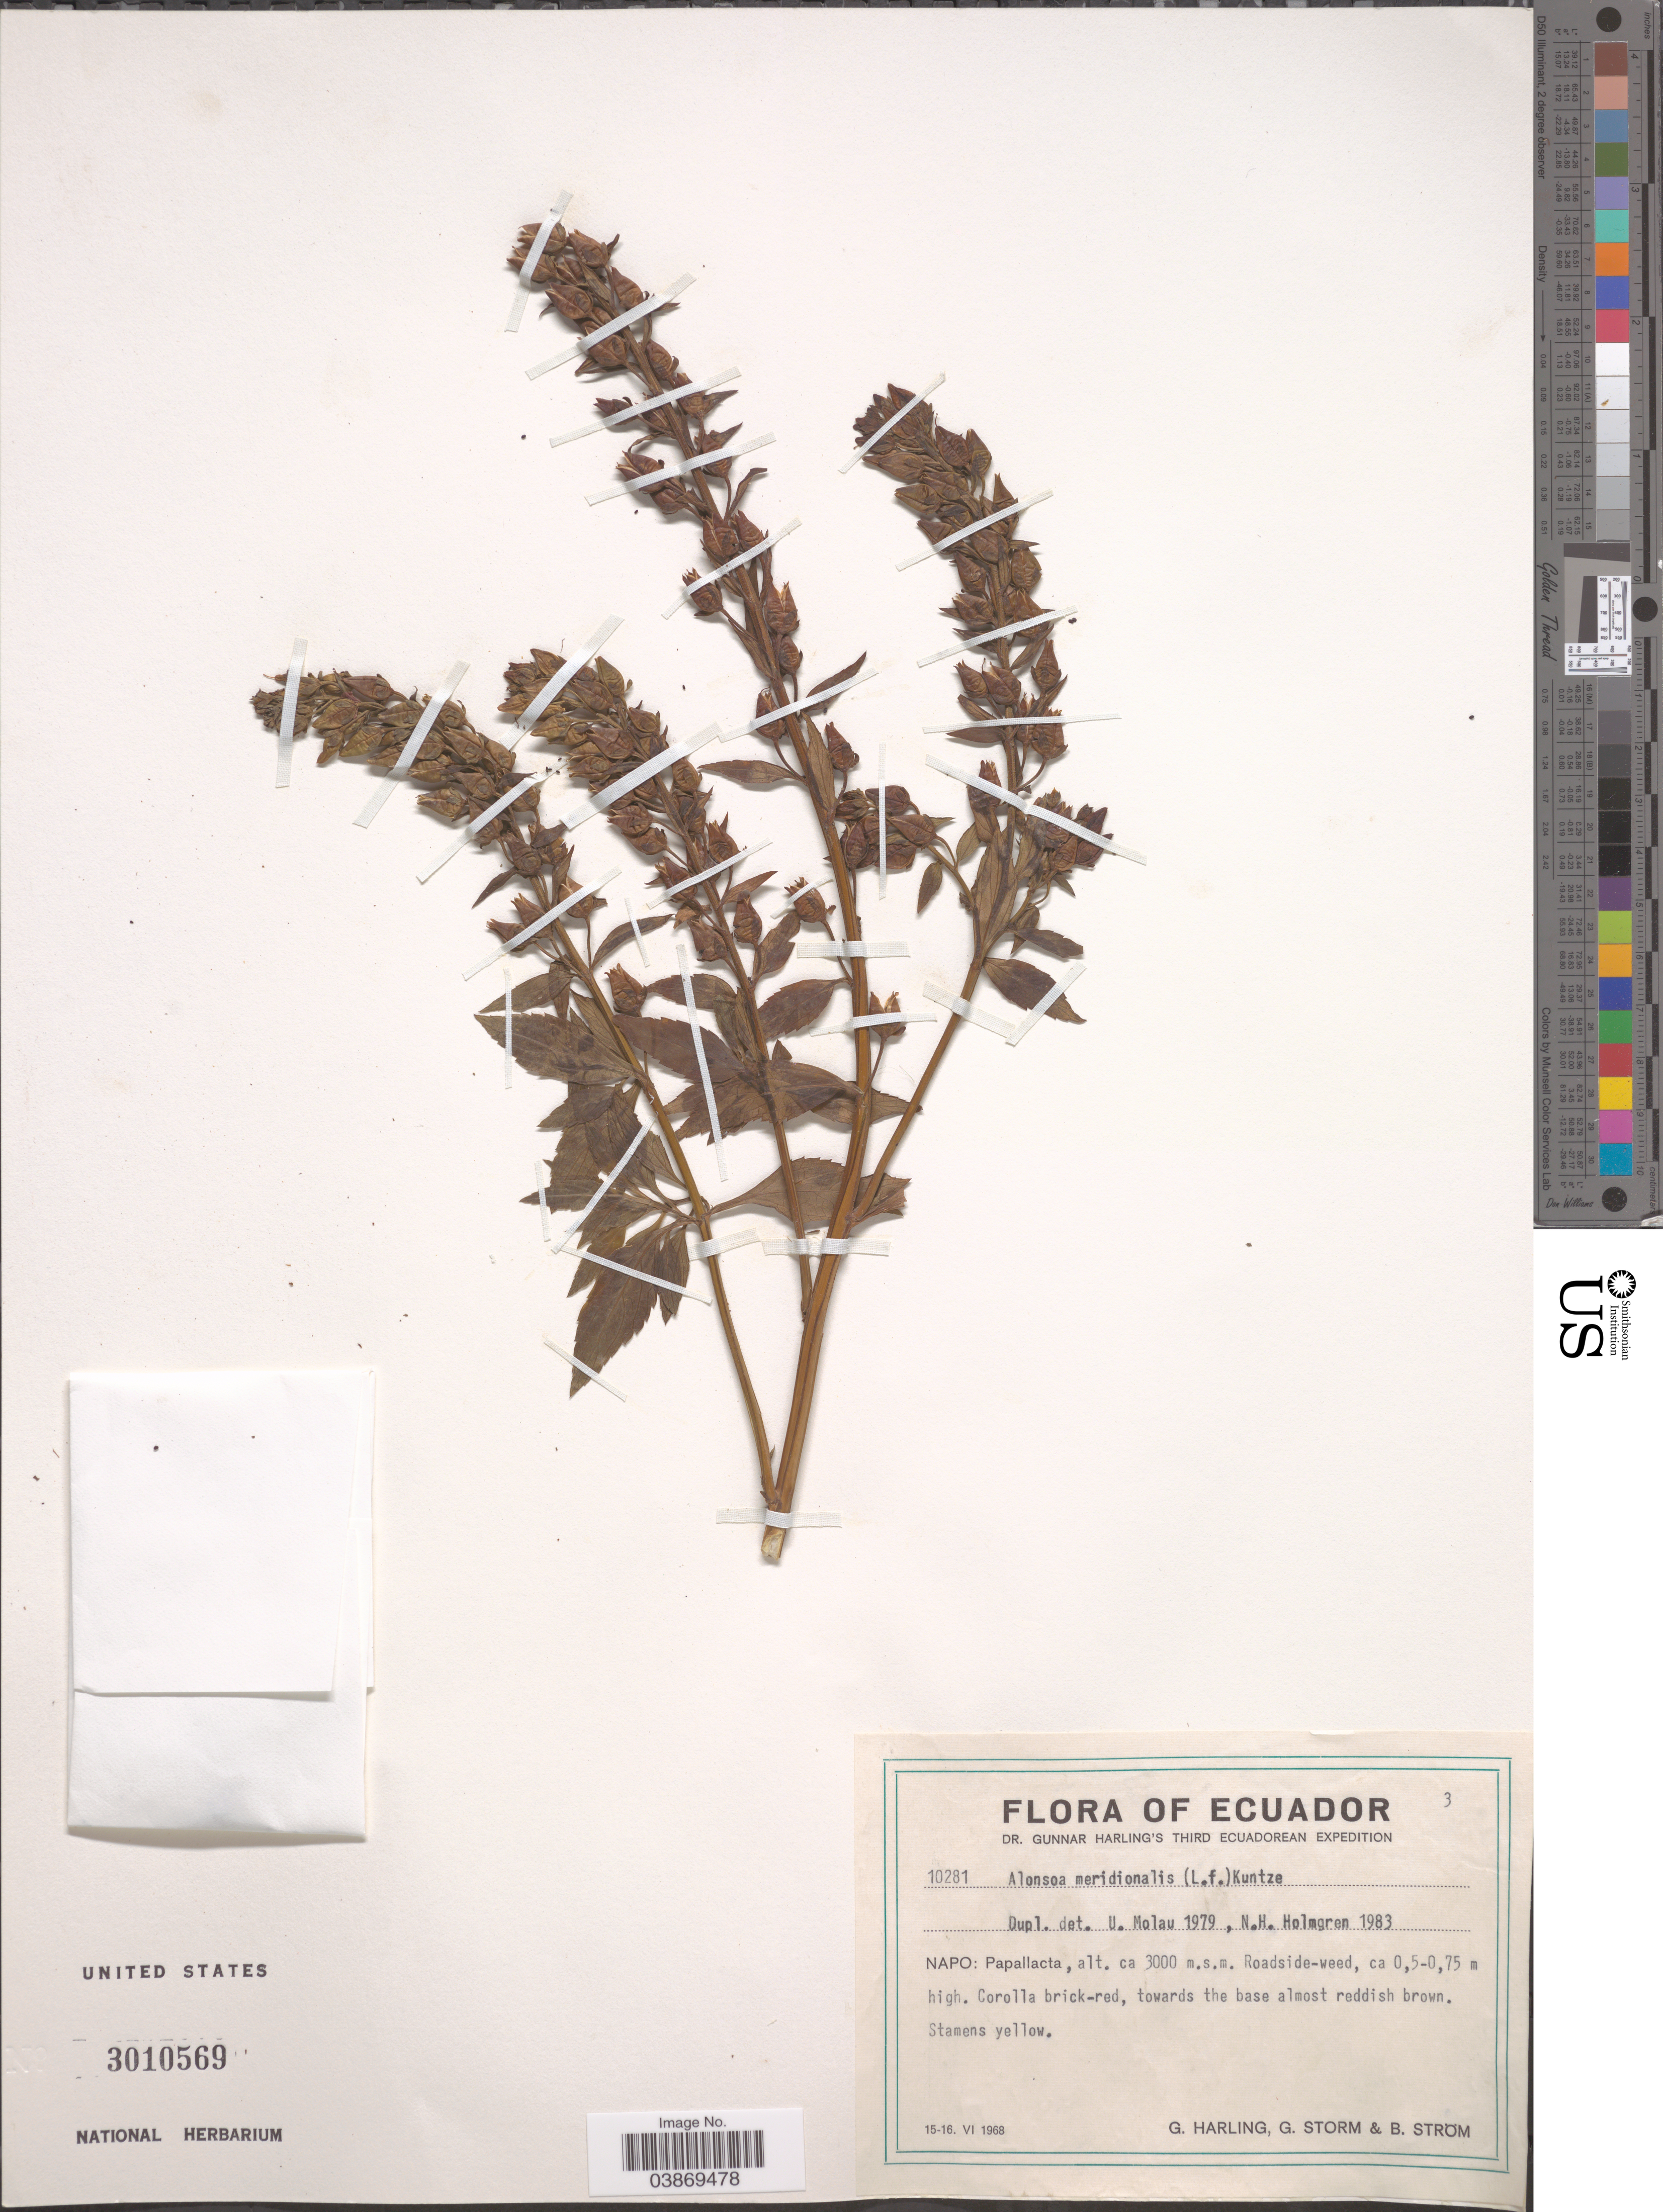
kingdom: Plantae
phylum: Tracheophyta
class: Magnoliopsida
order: Lamiales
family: Scrophulariaceae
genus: Alonsoa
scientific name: Alonsoa meridionalis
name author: (L. f.) Kuntze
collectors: G. Harling, G. Storm & B. Ström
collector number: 10281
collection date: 1968-06-15/1968-06-16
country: Ecuador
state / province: Napo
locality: Papallacta.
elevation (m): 3000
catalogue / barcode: US 3010569